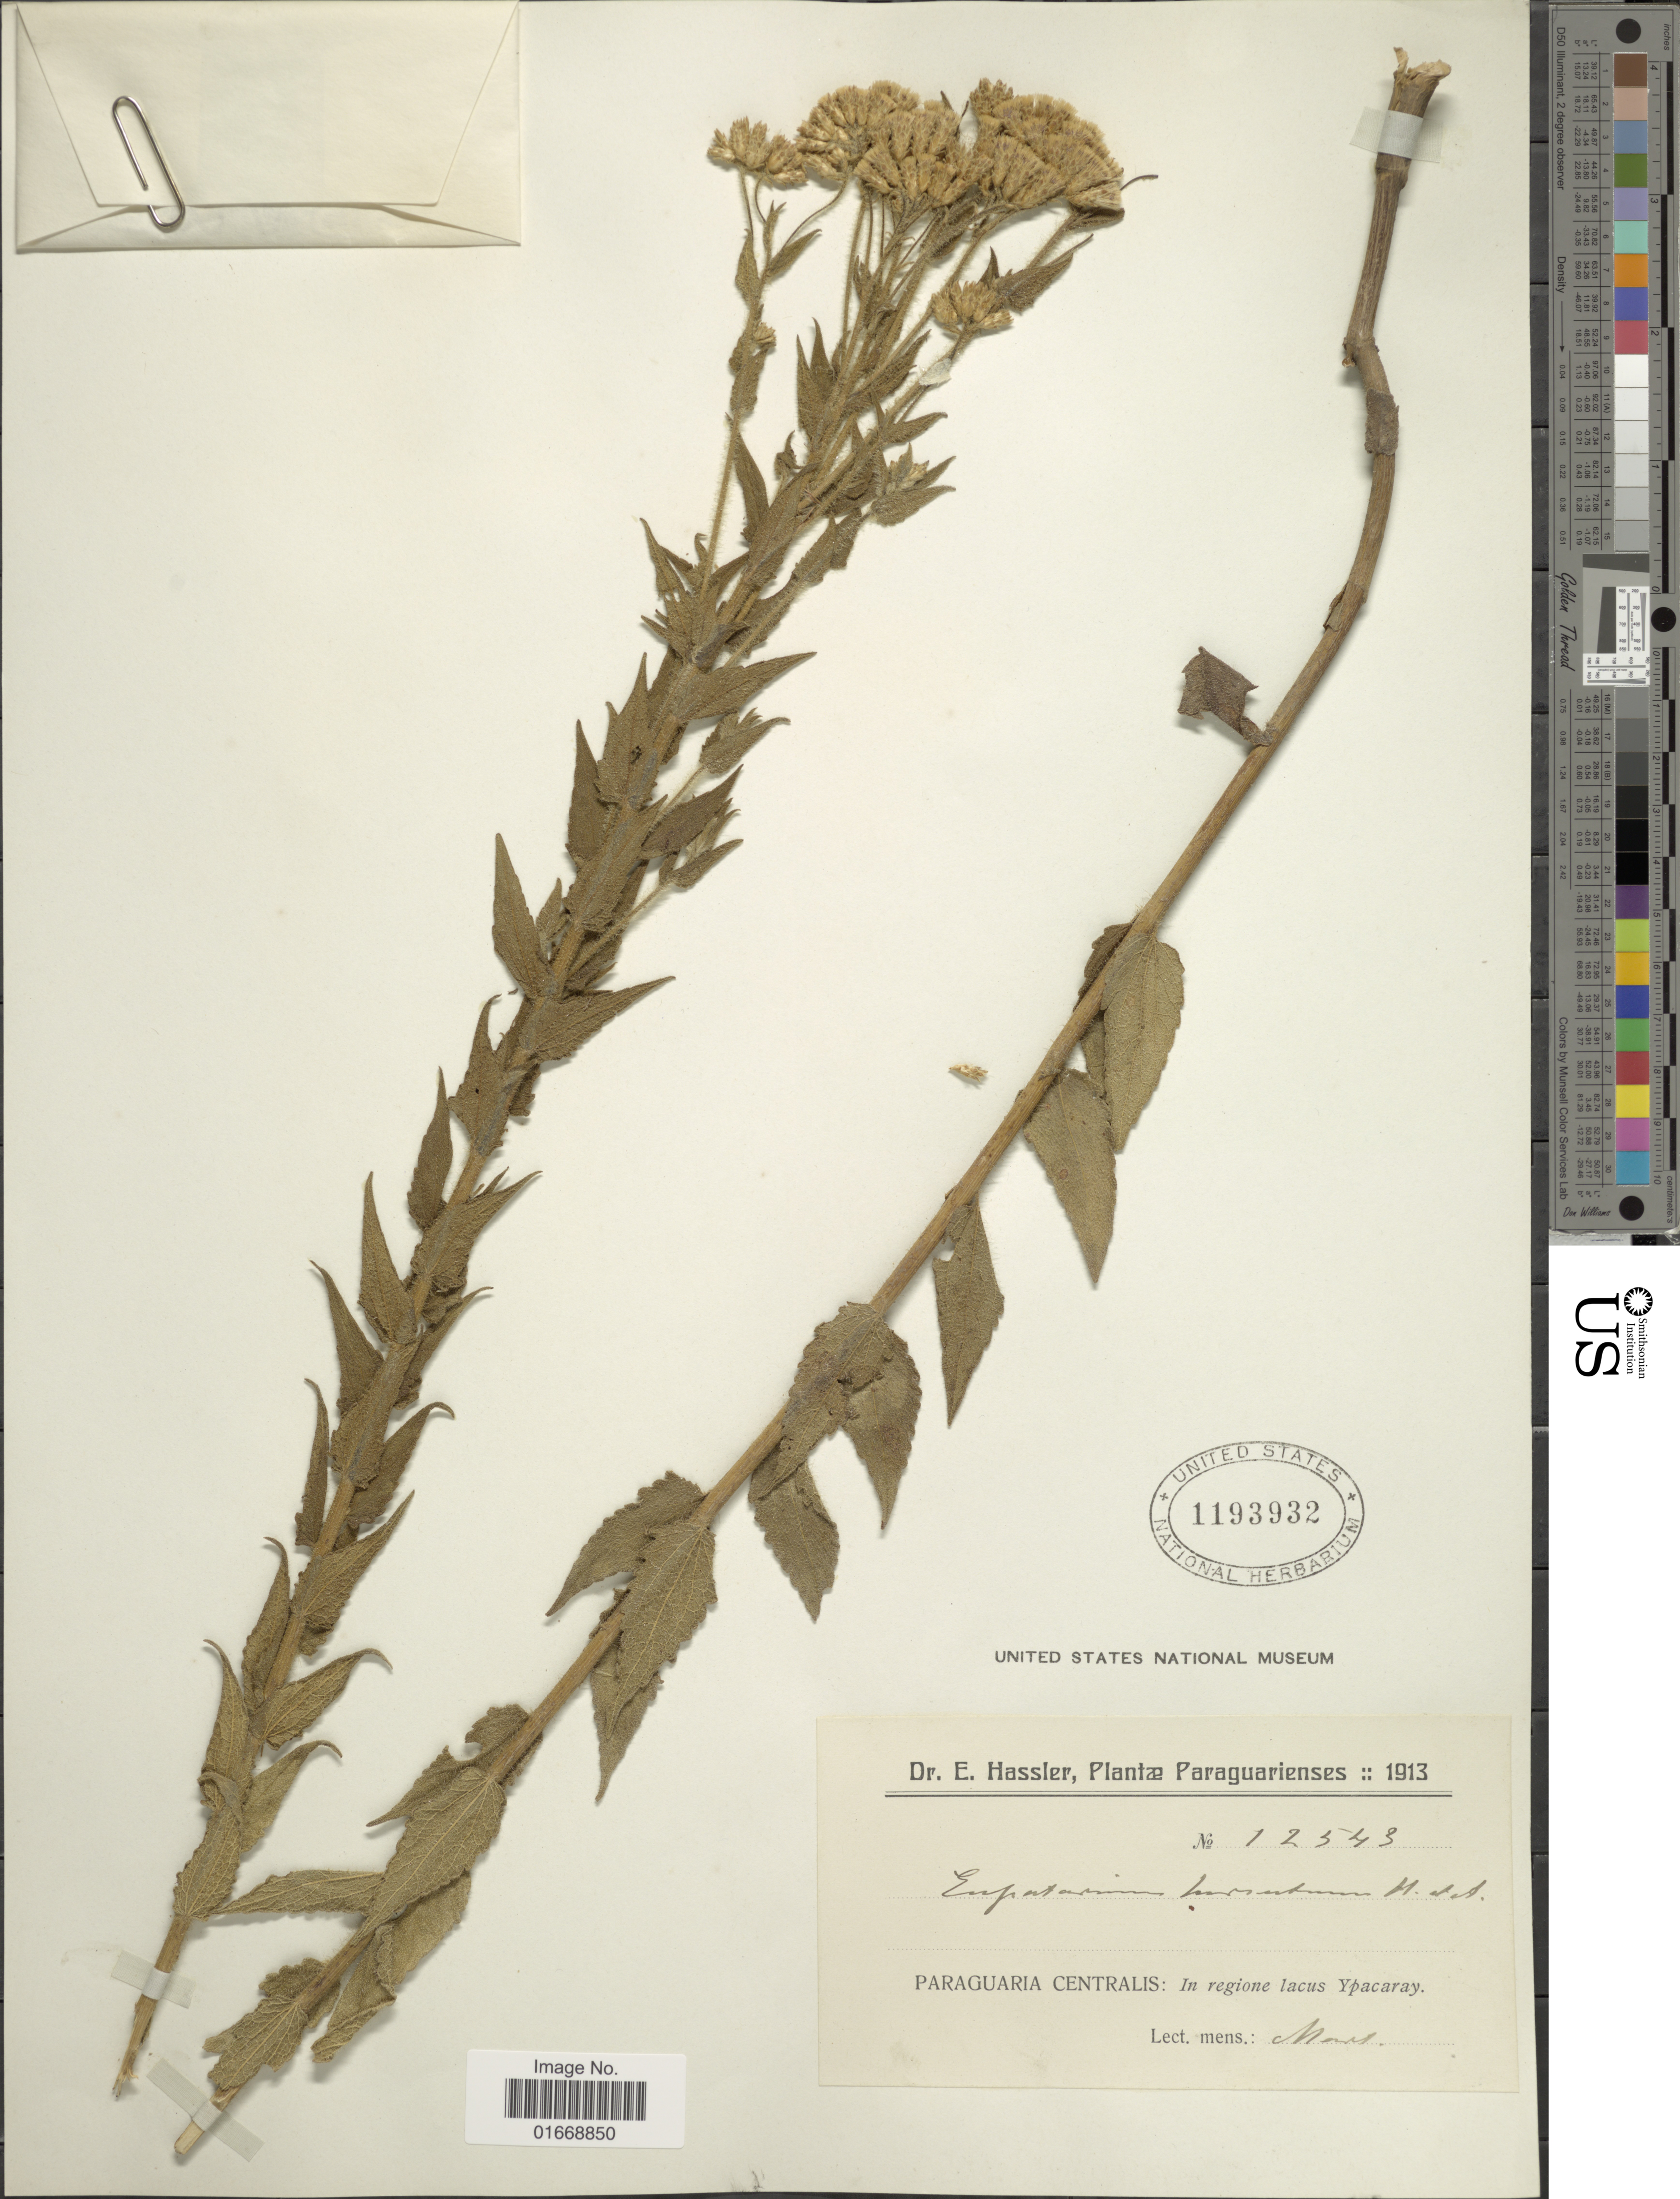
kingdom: Plantae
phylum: Tracheophyta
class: Magnoliopsida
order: Asterales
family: Asteraceae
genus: Chromolaena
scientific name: Chromolaena hirsuta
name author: (Hook. & Arn.) R.M. King & H. Rob.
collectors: E. Hassler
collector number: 12543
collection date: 1913-03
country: Paraguay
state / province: Paraguari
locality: Paraguaria Centralis, in regione lacus Ypacaray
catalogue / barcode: US 1193932